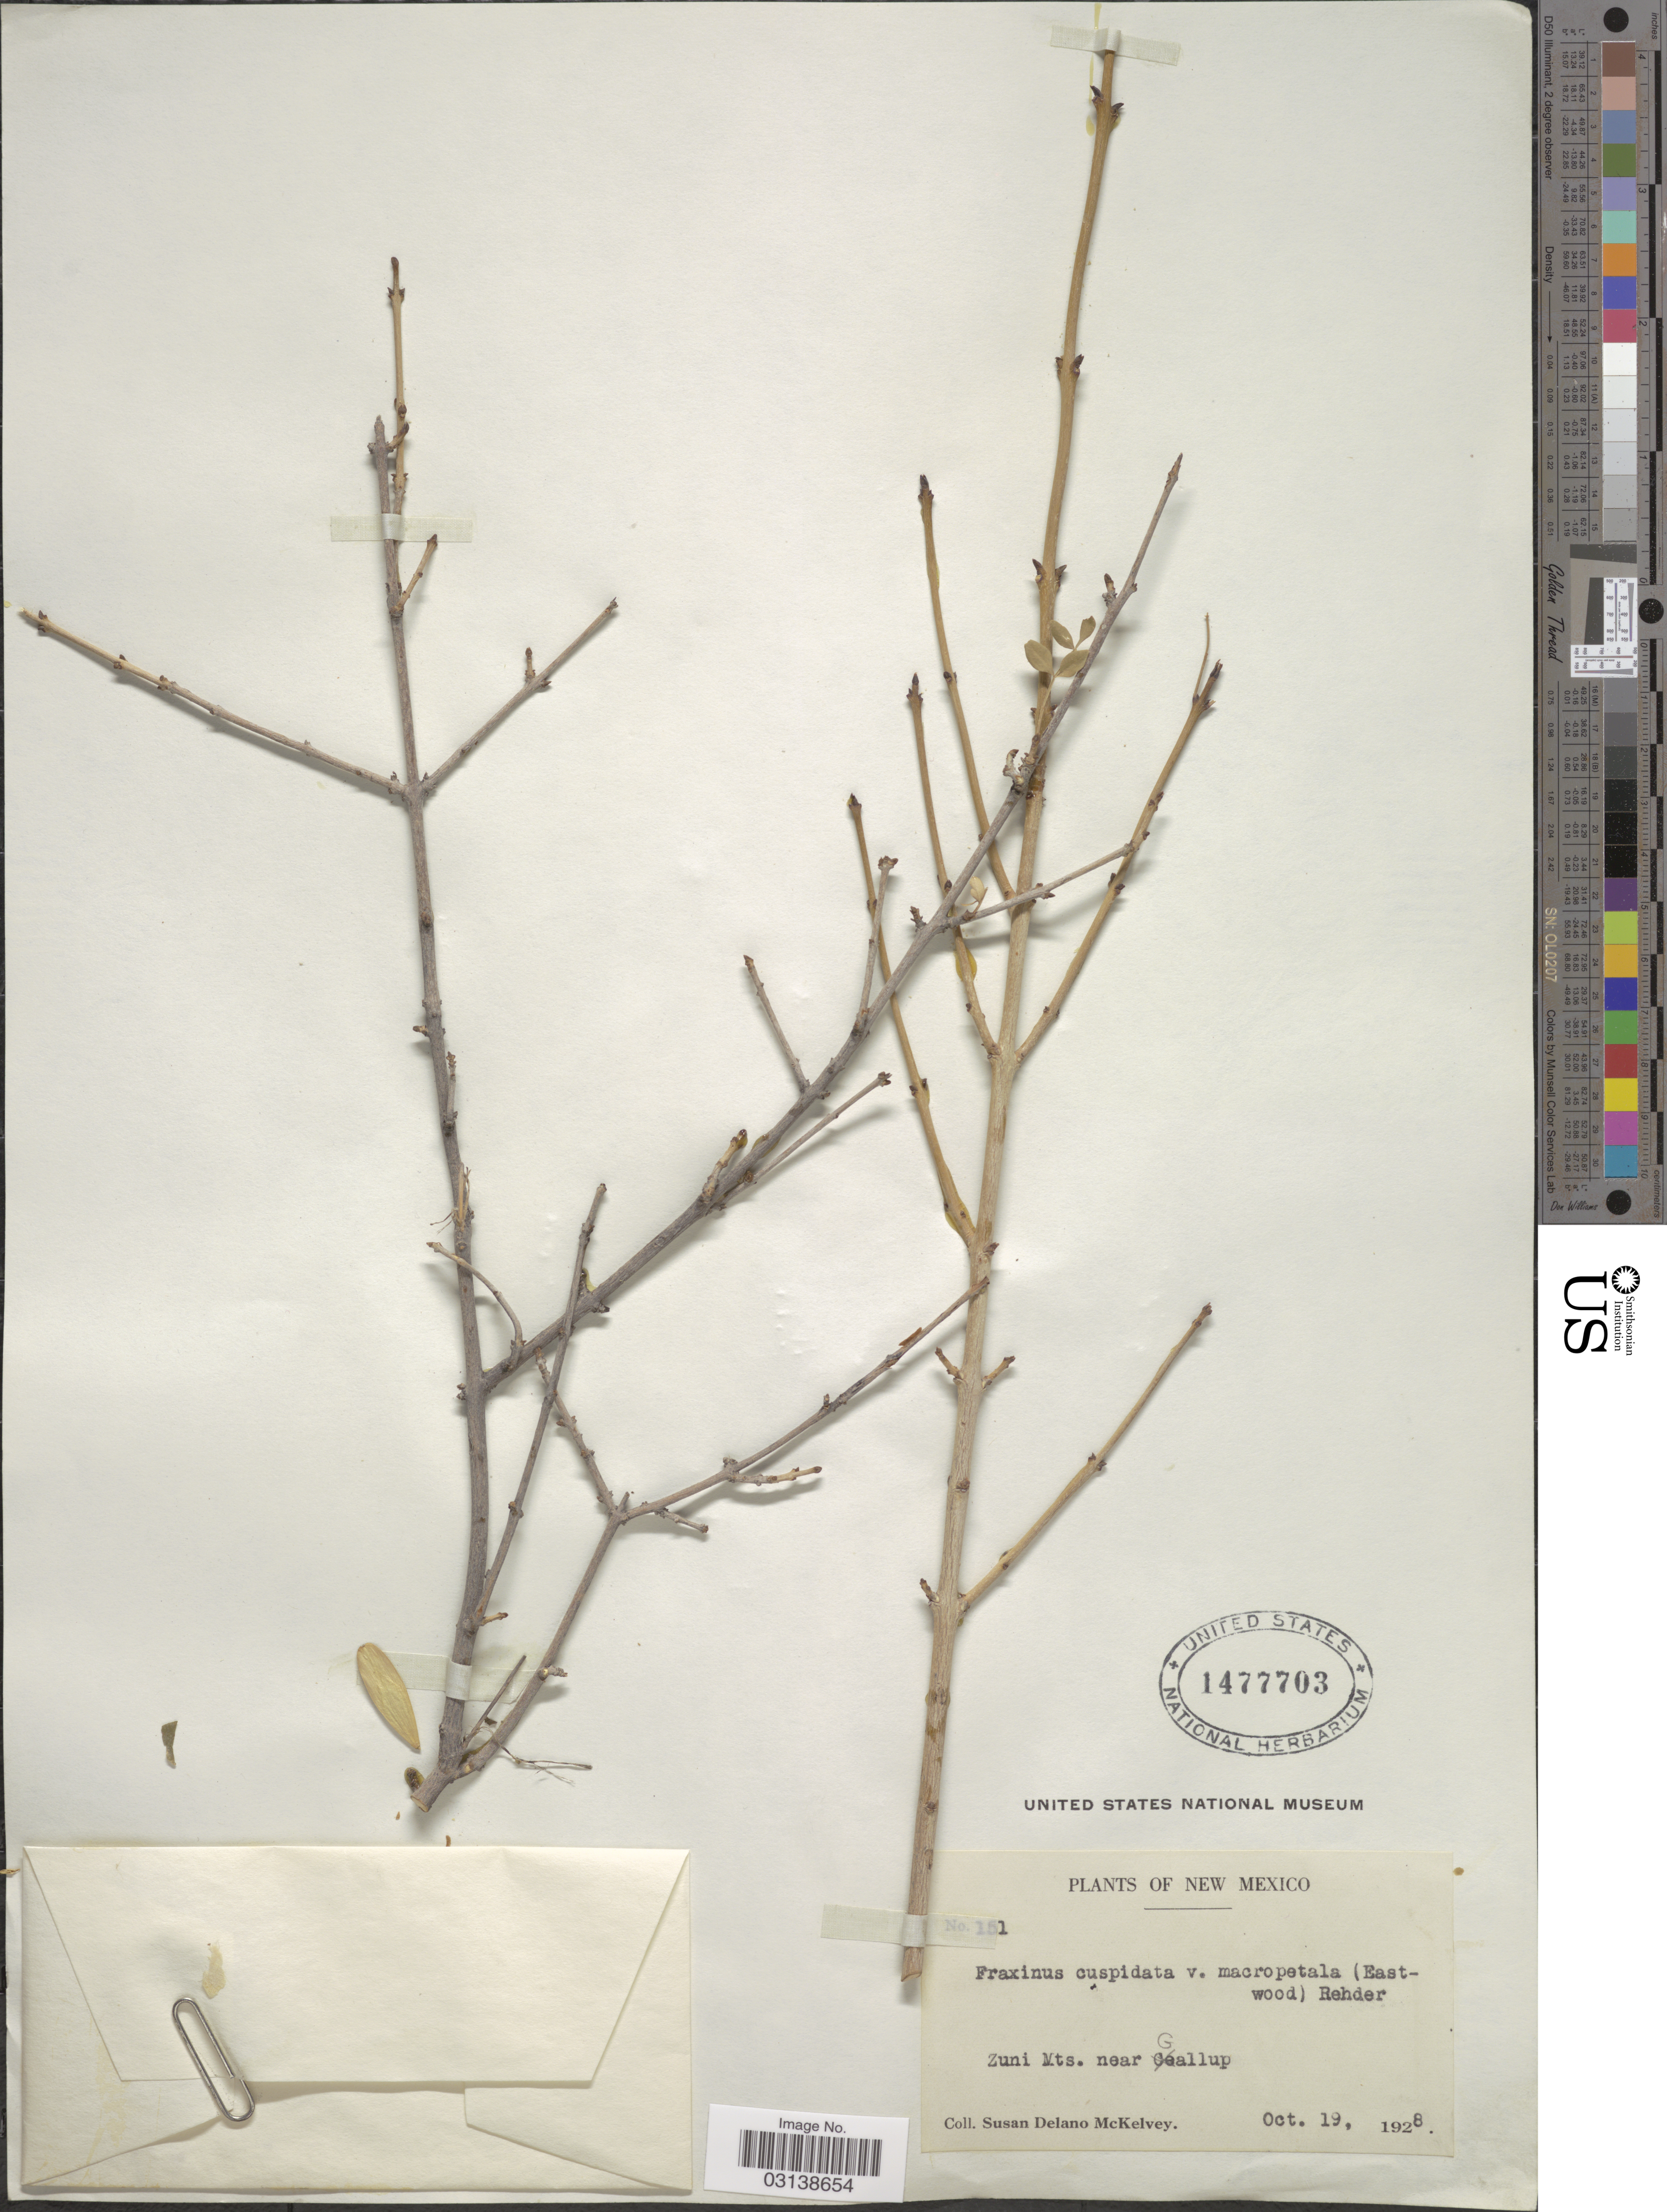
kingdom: Plantae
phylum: Tracheophyta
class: Magnoliopsida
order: Lamiales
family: Oleaceae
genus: Fraxinus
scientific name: Fraxinus cuspidata var. macropetala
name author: (Eastw.) Rehder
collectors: S. A. McKelvey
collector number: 151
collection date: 1928-10-19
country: United States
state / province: New Mexico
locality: Zuni Mts. Near Gallup.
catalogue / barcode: US 1477703